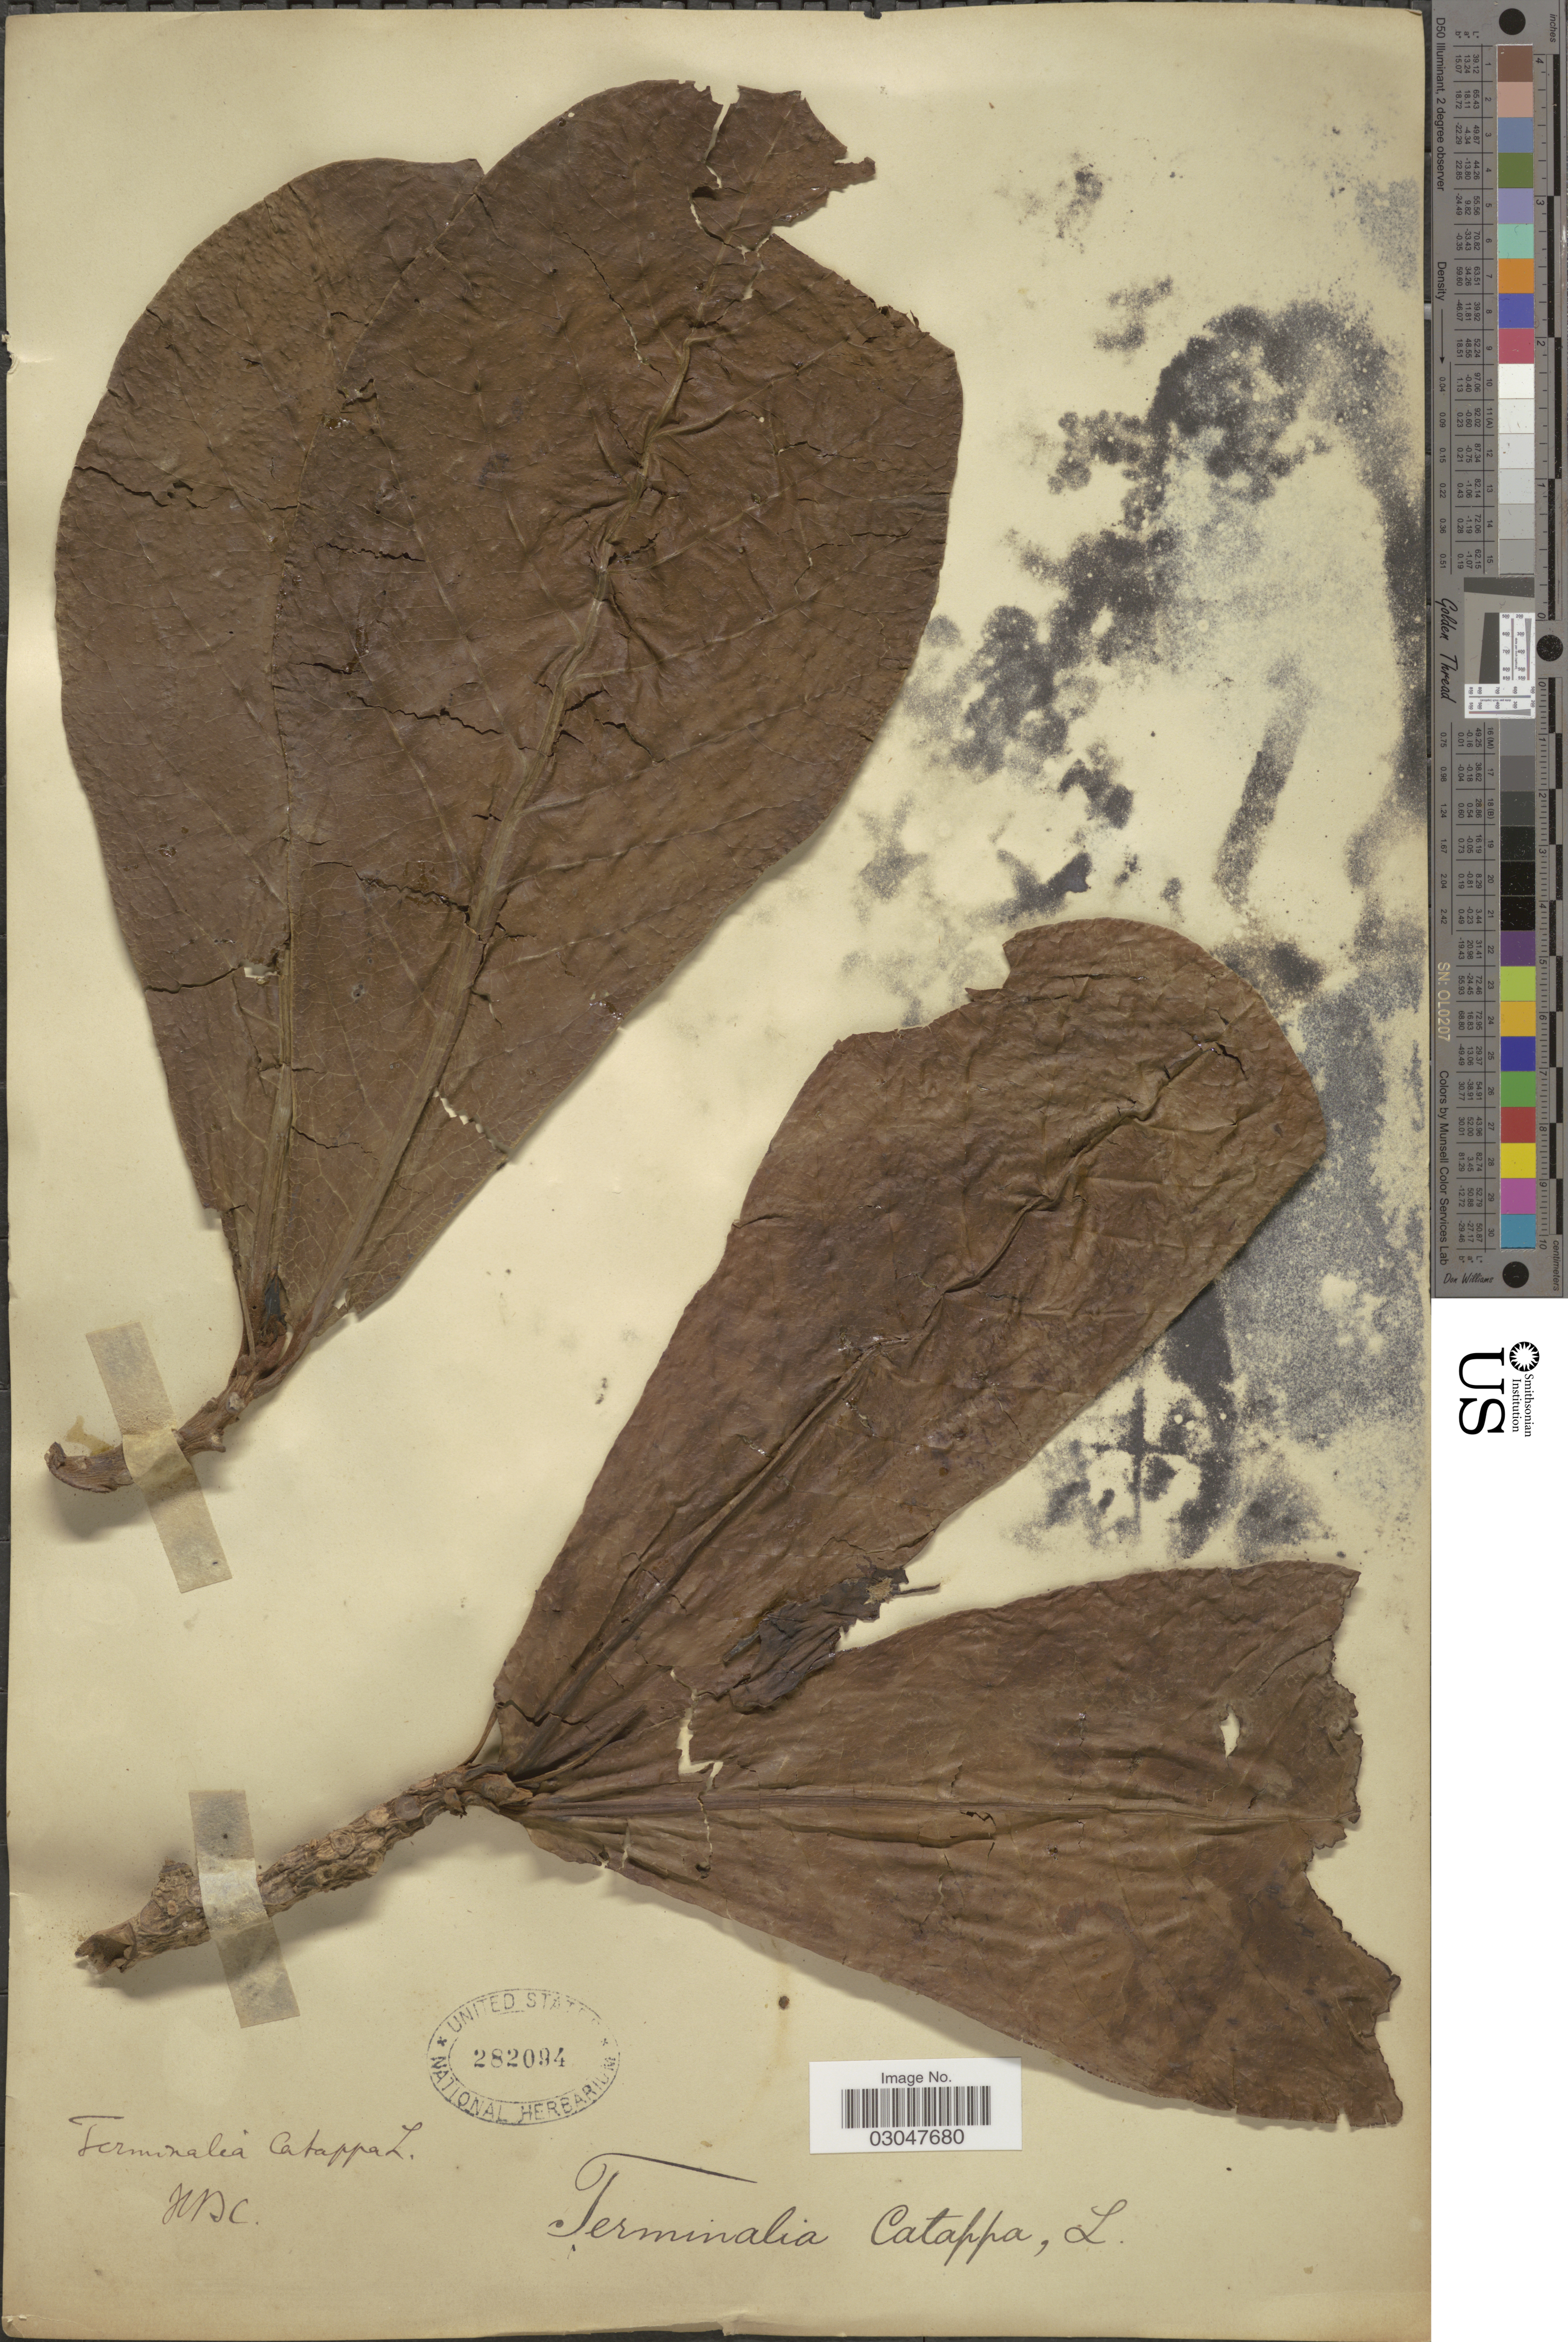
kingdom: Plantae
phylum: Tracheophyta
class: Magnoliopsida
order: Myrtales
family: Combretaceae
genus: Terminalia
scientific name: Terminalia catappa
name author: L.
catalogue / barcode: US 282094